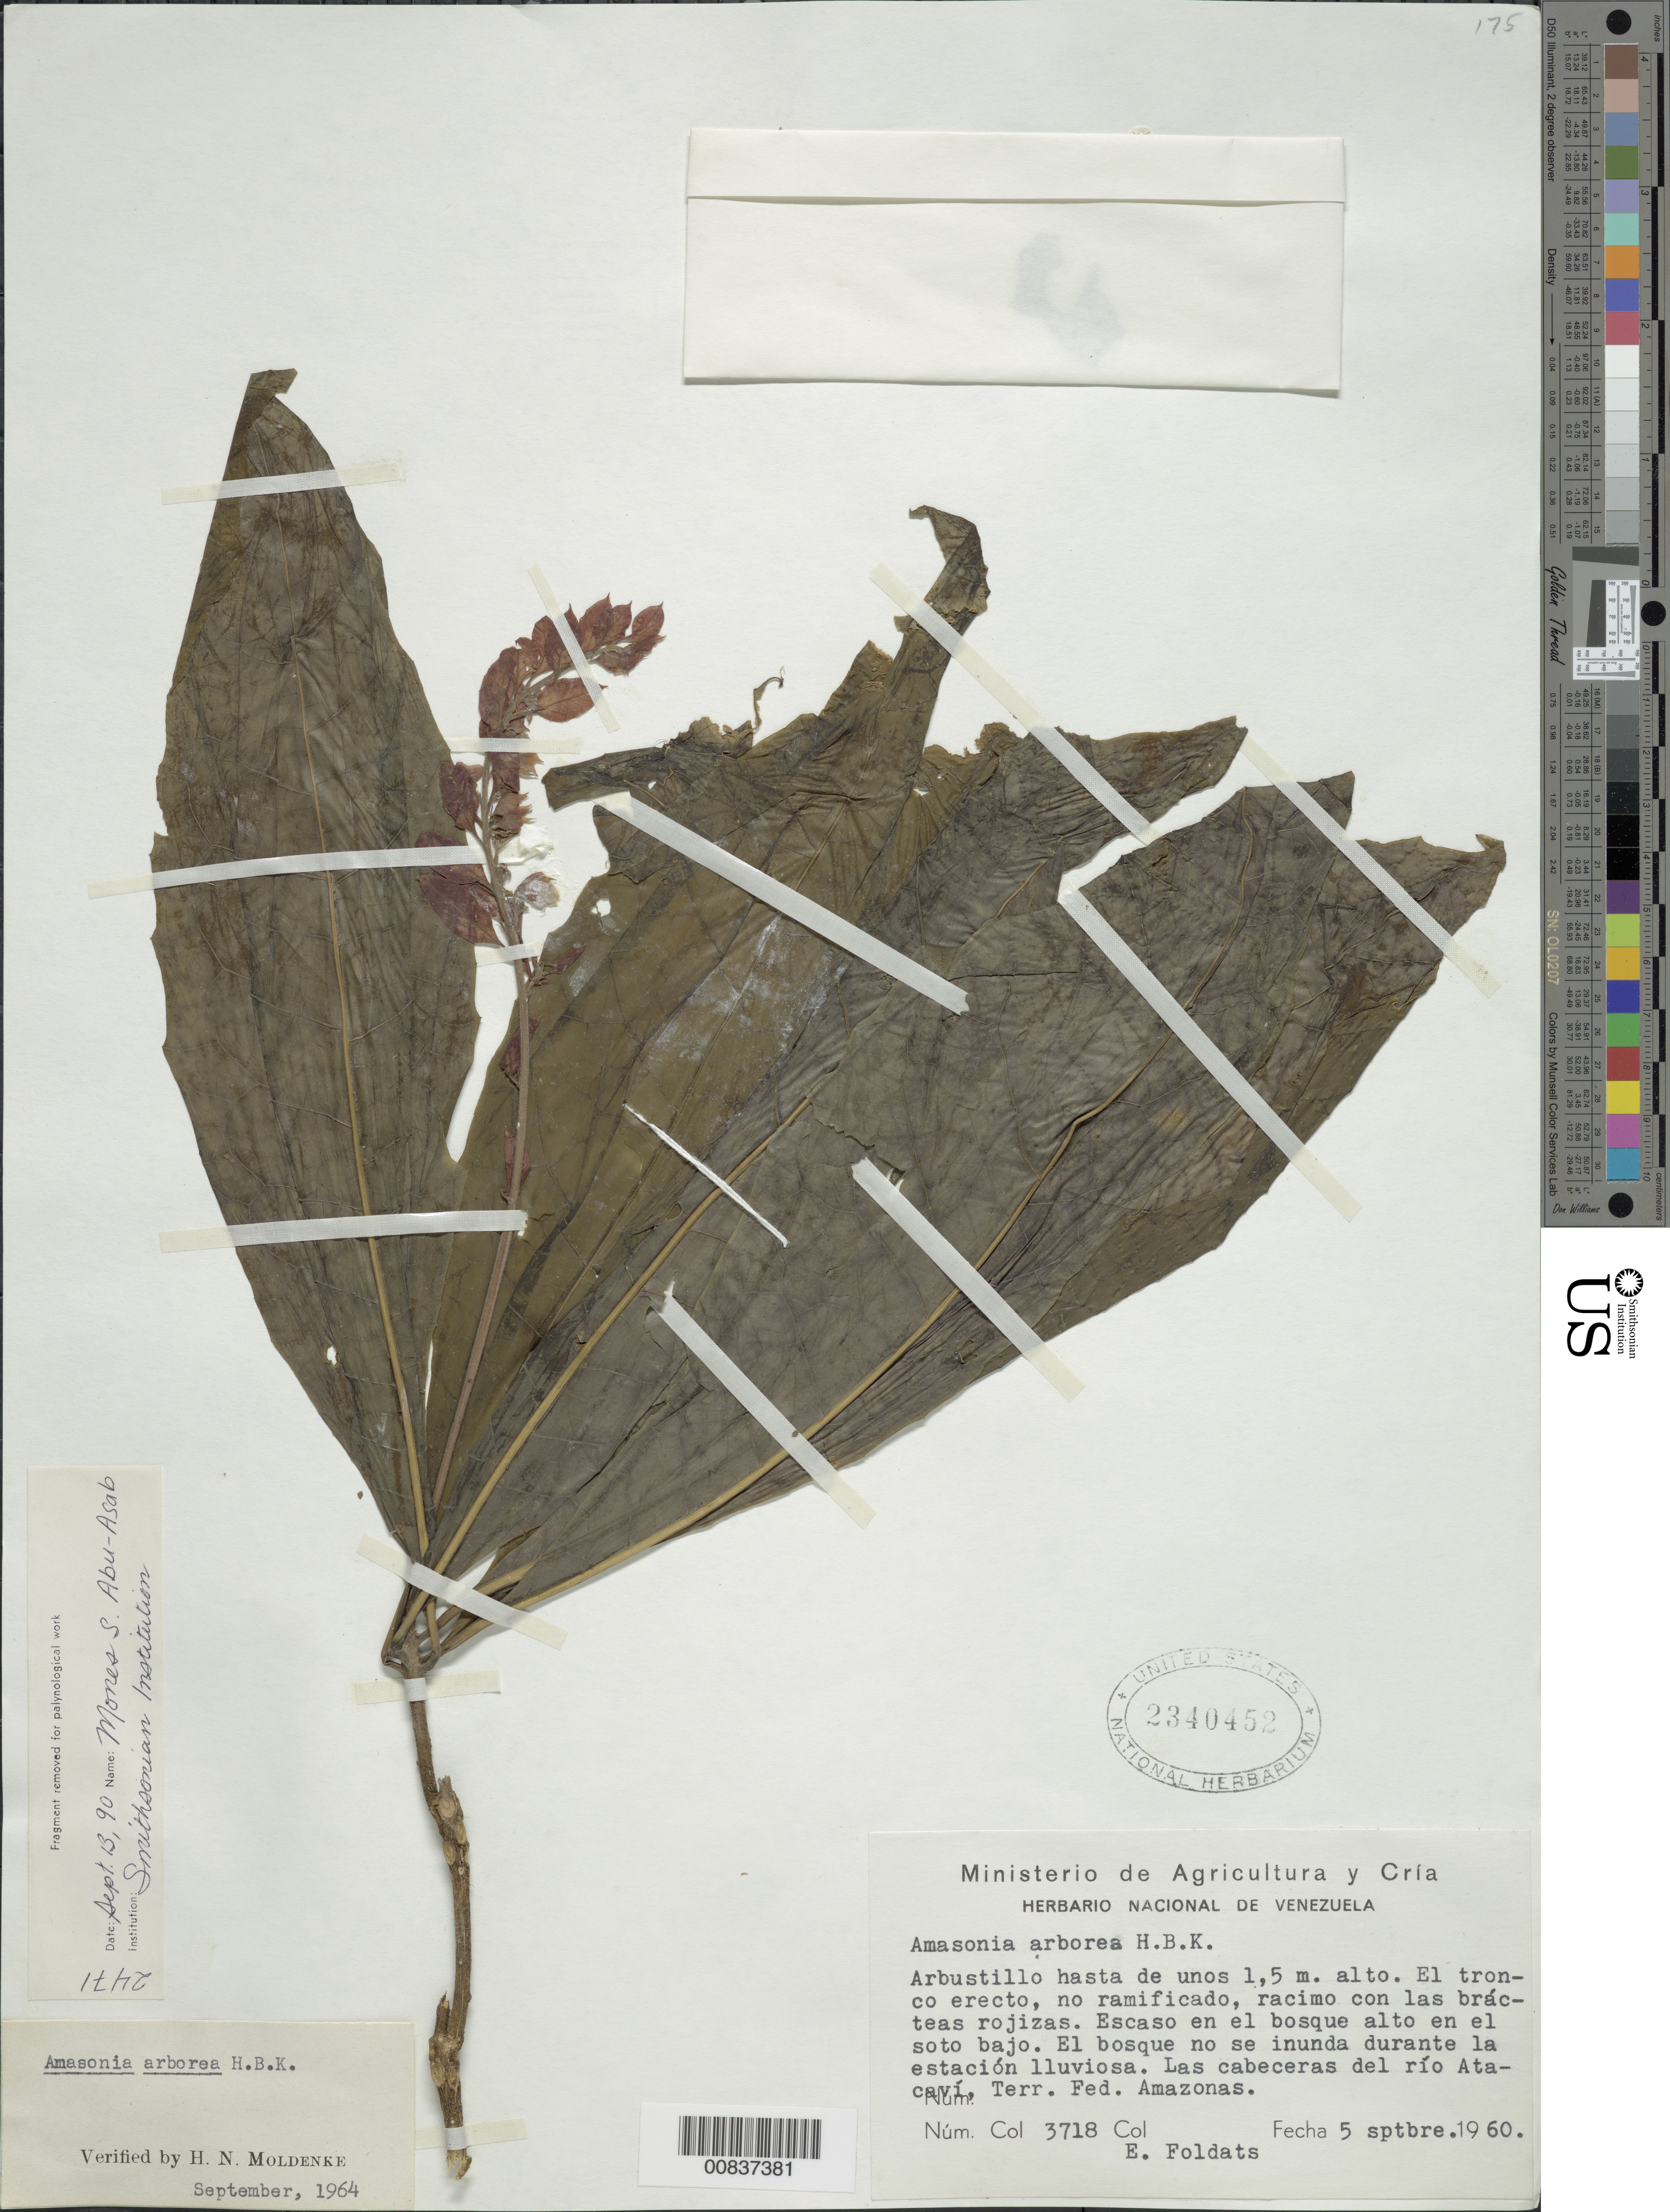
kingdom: Plantae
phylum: Tracheophyta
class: Magnoliopsida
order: Lamiales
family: Lamiaceae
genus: Amasonia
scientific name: Amasonia arborea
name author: (Aubl.) Moldenke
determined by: Moldenke, H. N.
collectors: E. Foldats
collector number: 3718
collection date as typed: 5-Sep-60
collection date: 1960-09-05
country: Venezuela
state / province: Amazonas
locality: Río Atacavi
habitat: Bosque alto en el soto bajo; el bosque no se inunda durante la estacion lluviosa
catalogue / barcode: US 2340452